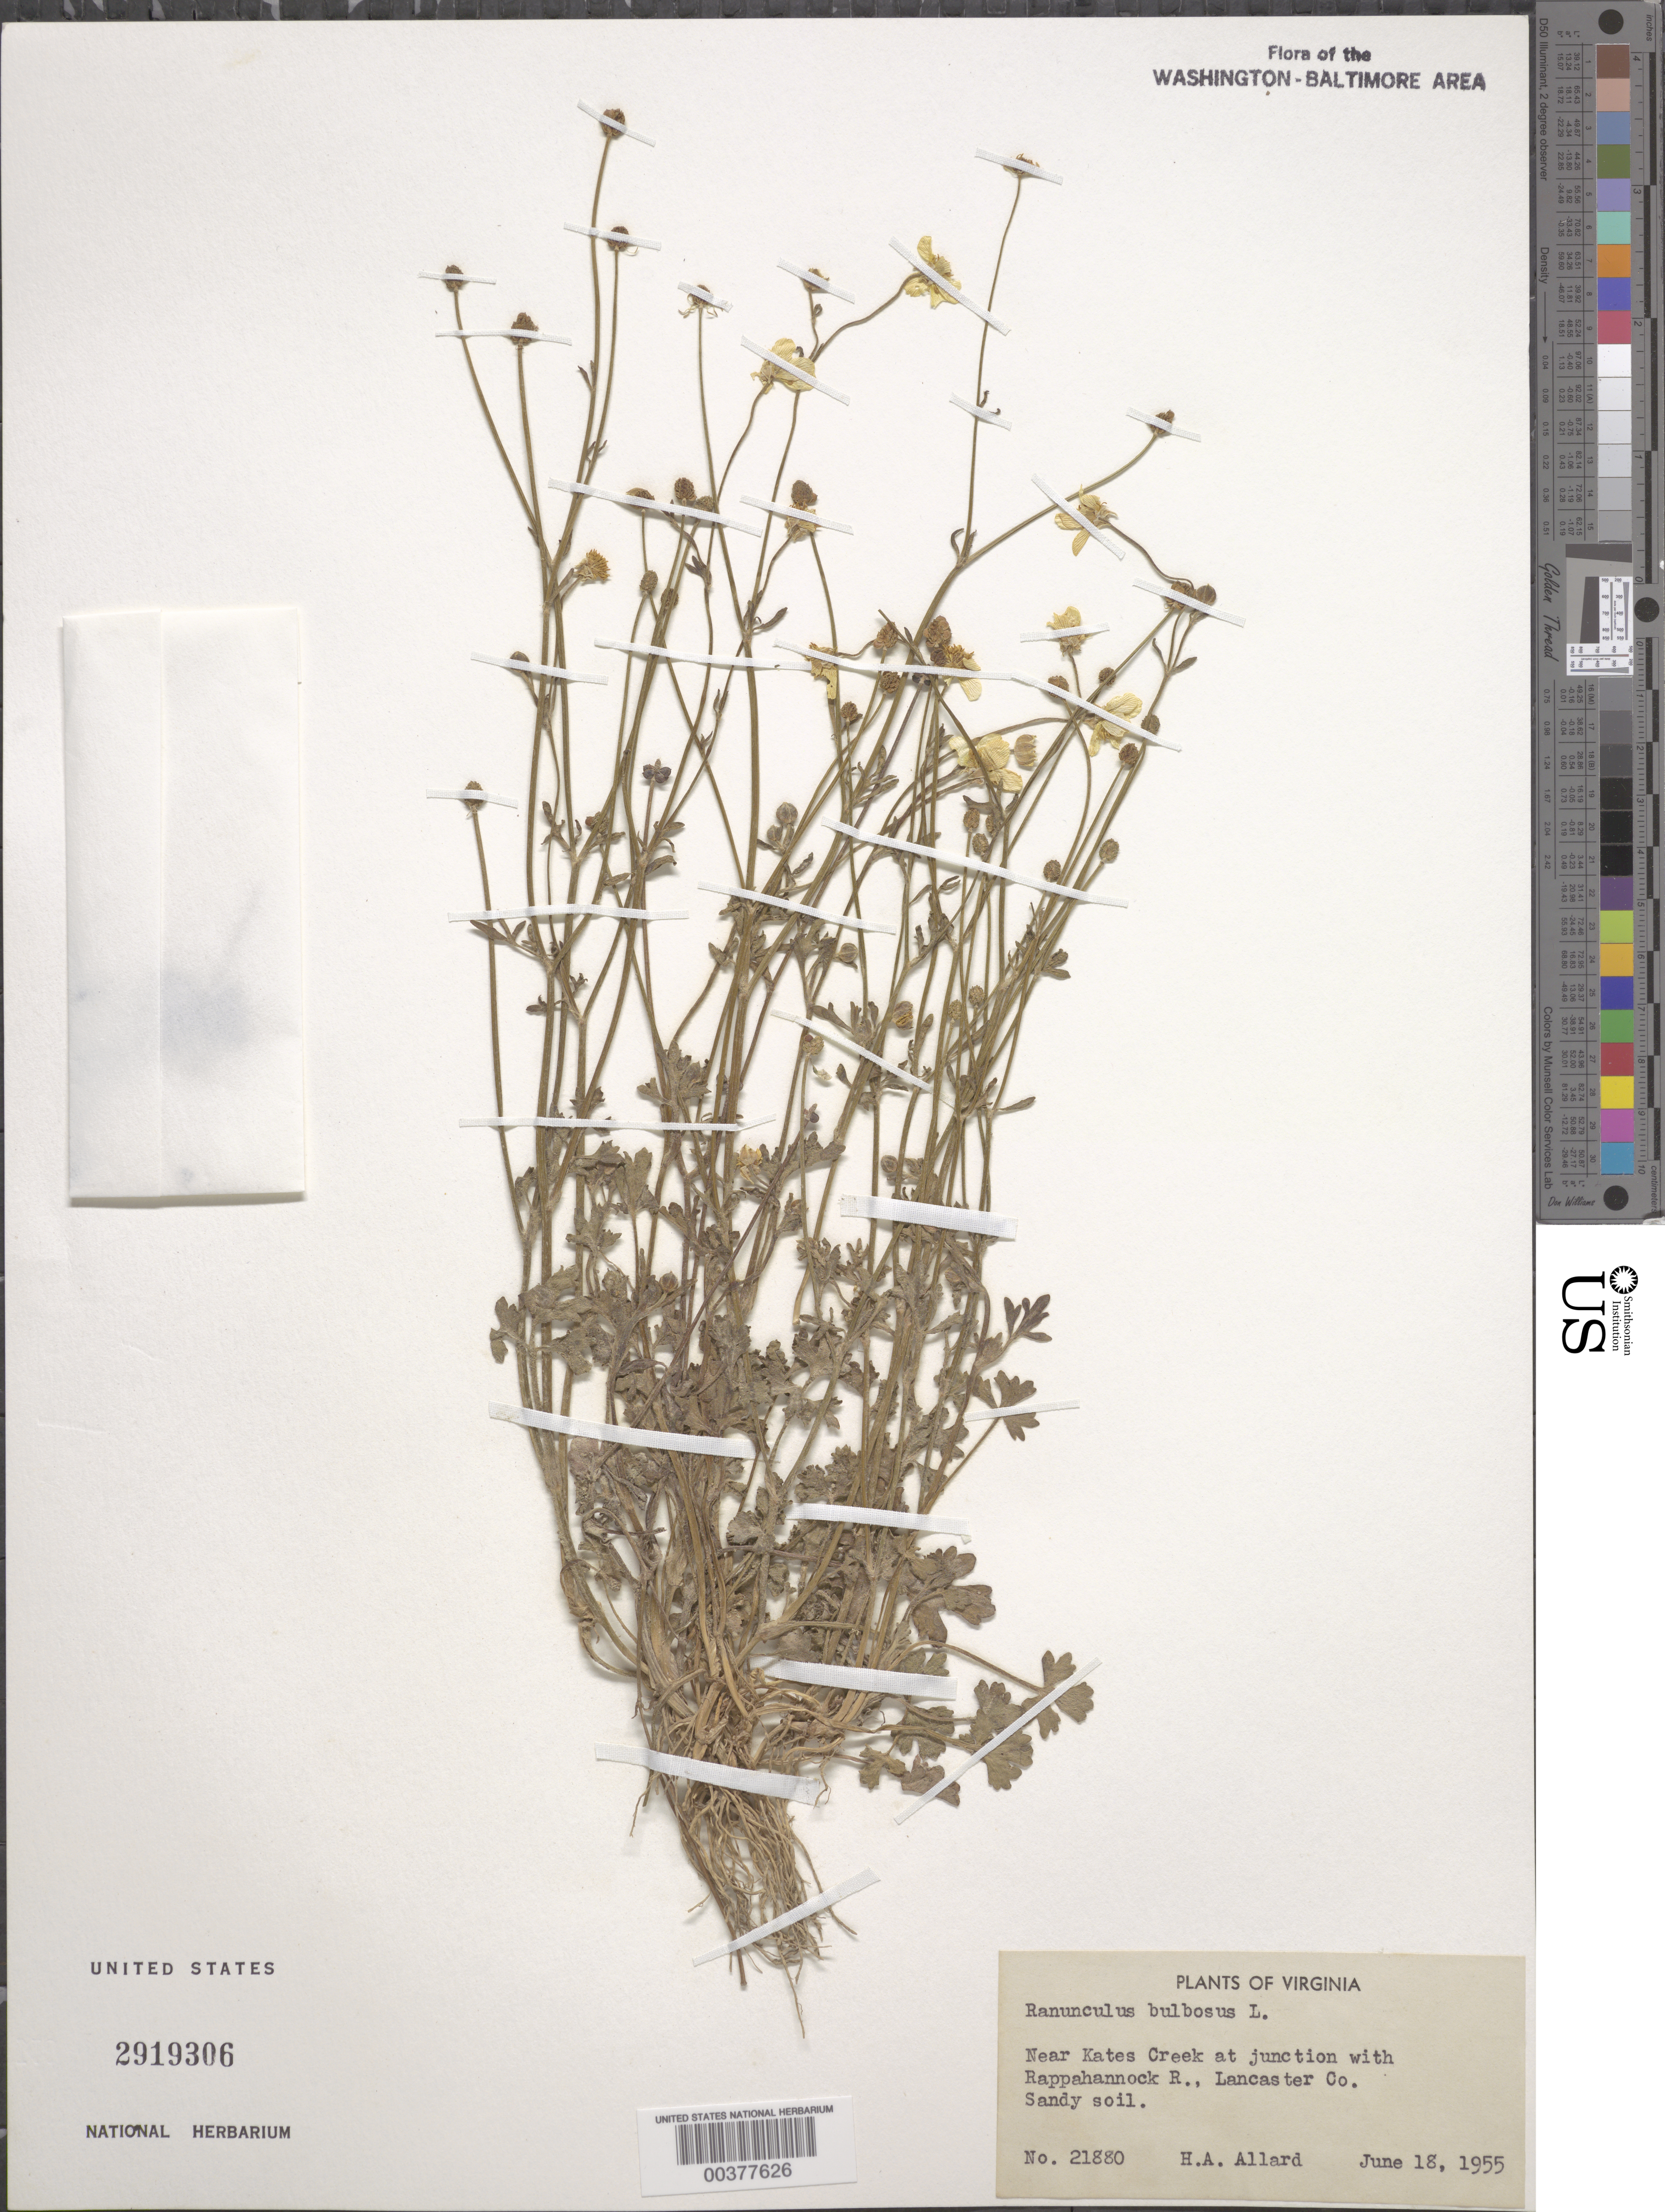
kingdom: Plantae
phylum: Tracheophyta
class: Magnoliopsida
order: Ranunculales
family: Ranunculaceae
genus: Ranunculus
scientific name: Ranunculus bulbosus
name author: L.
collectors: H. A. Allard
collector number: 21880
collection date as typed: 18 Jun 1955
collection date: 1955-06-18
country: United States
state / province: Virginia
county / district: Lancaster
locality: Kates Creek near junction with Rappahannock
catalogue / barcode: US 919306